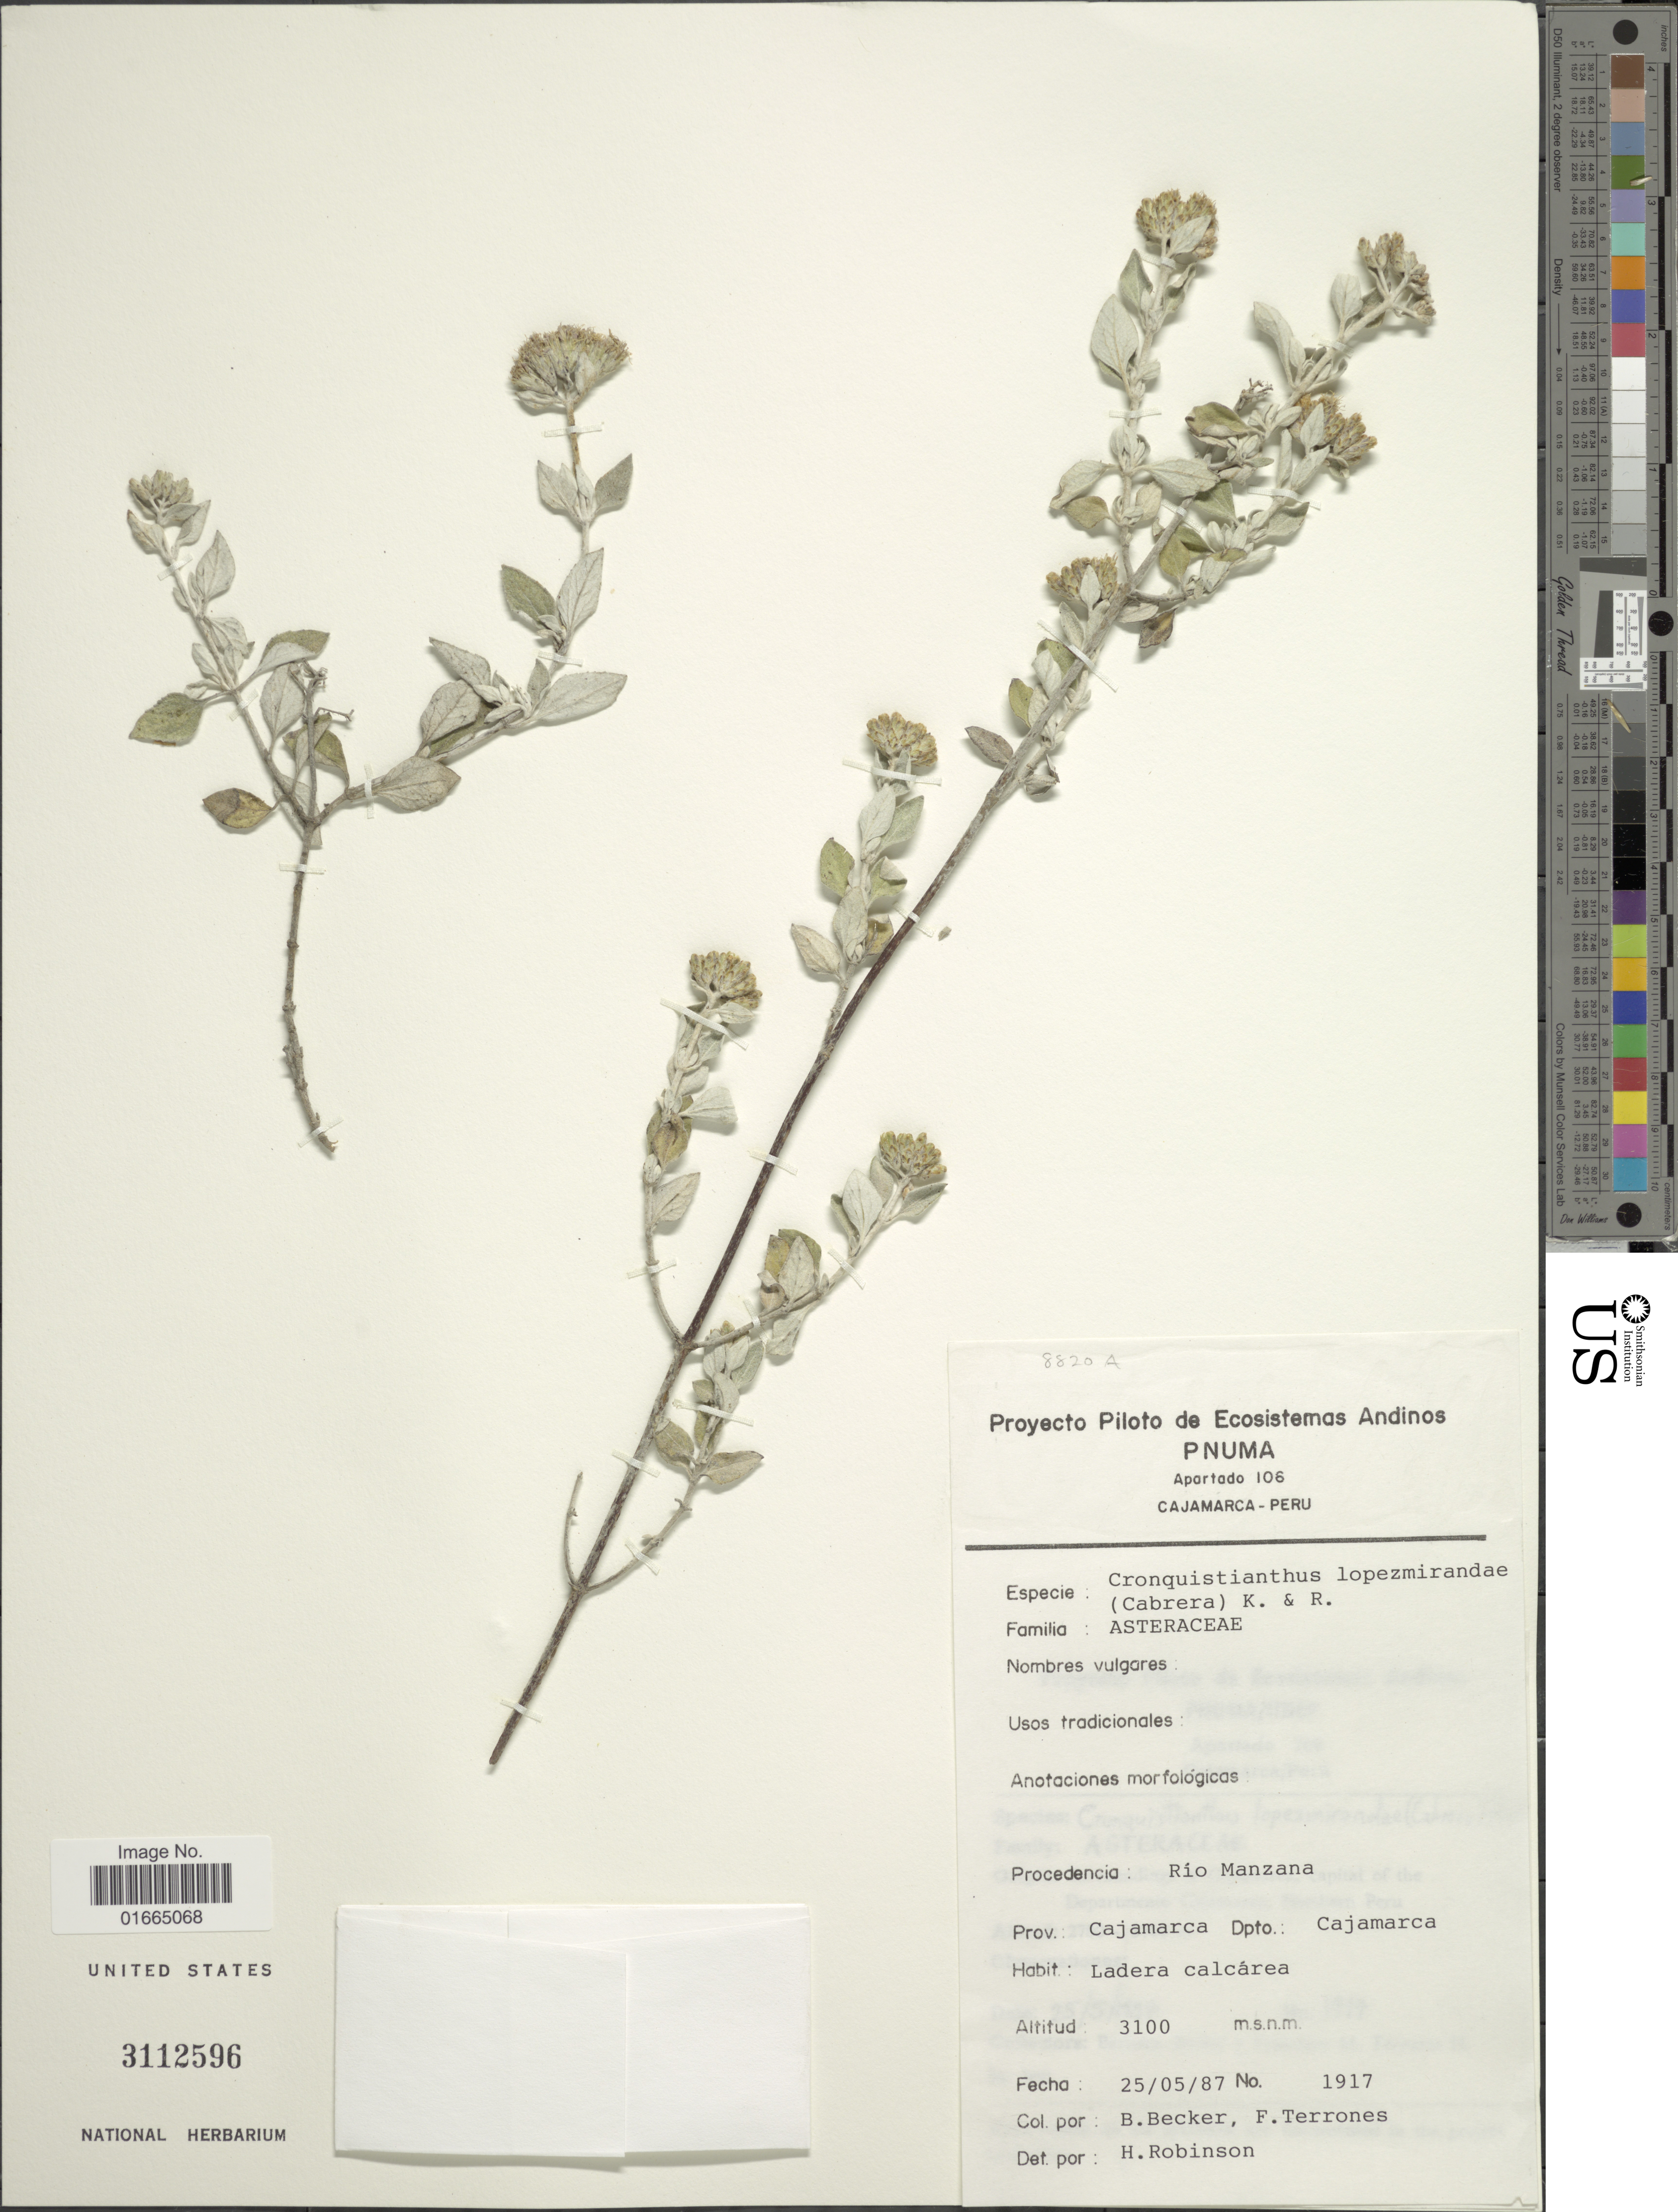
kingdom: Plantae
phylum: Tracheophyta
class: Magnoliopsida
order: Asterales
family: Asteraceae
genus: Cronquistianthus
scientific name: Cronquistianthus lopezmirandae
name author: (Cabrera) R.M. King & H. Rob.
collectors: B. Becker & F. Terrones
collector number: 1917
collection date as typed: Transcribed d/m/y: 25/5/87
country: Peru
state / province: Cajamarca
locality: Rio Manzana. Prov.: Cajamarca. Dpto.: Cajamarca.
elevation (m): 3100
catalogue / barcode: US 3112596